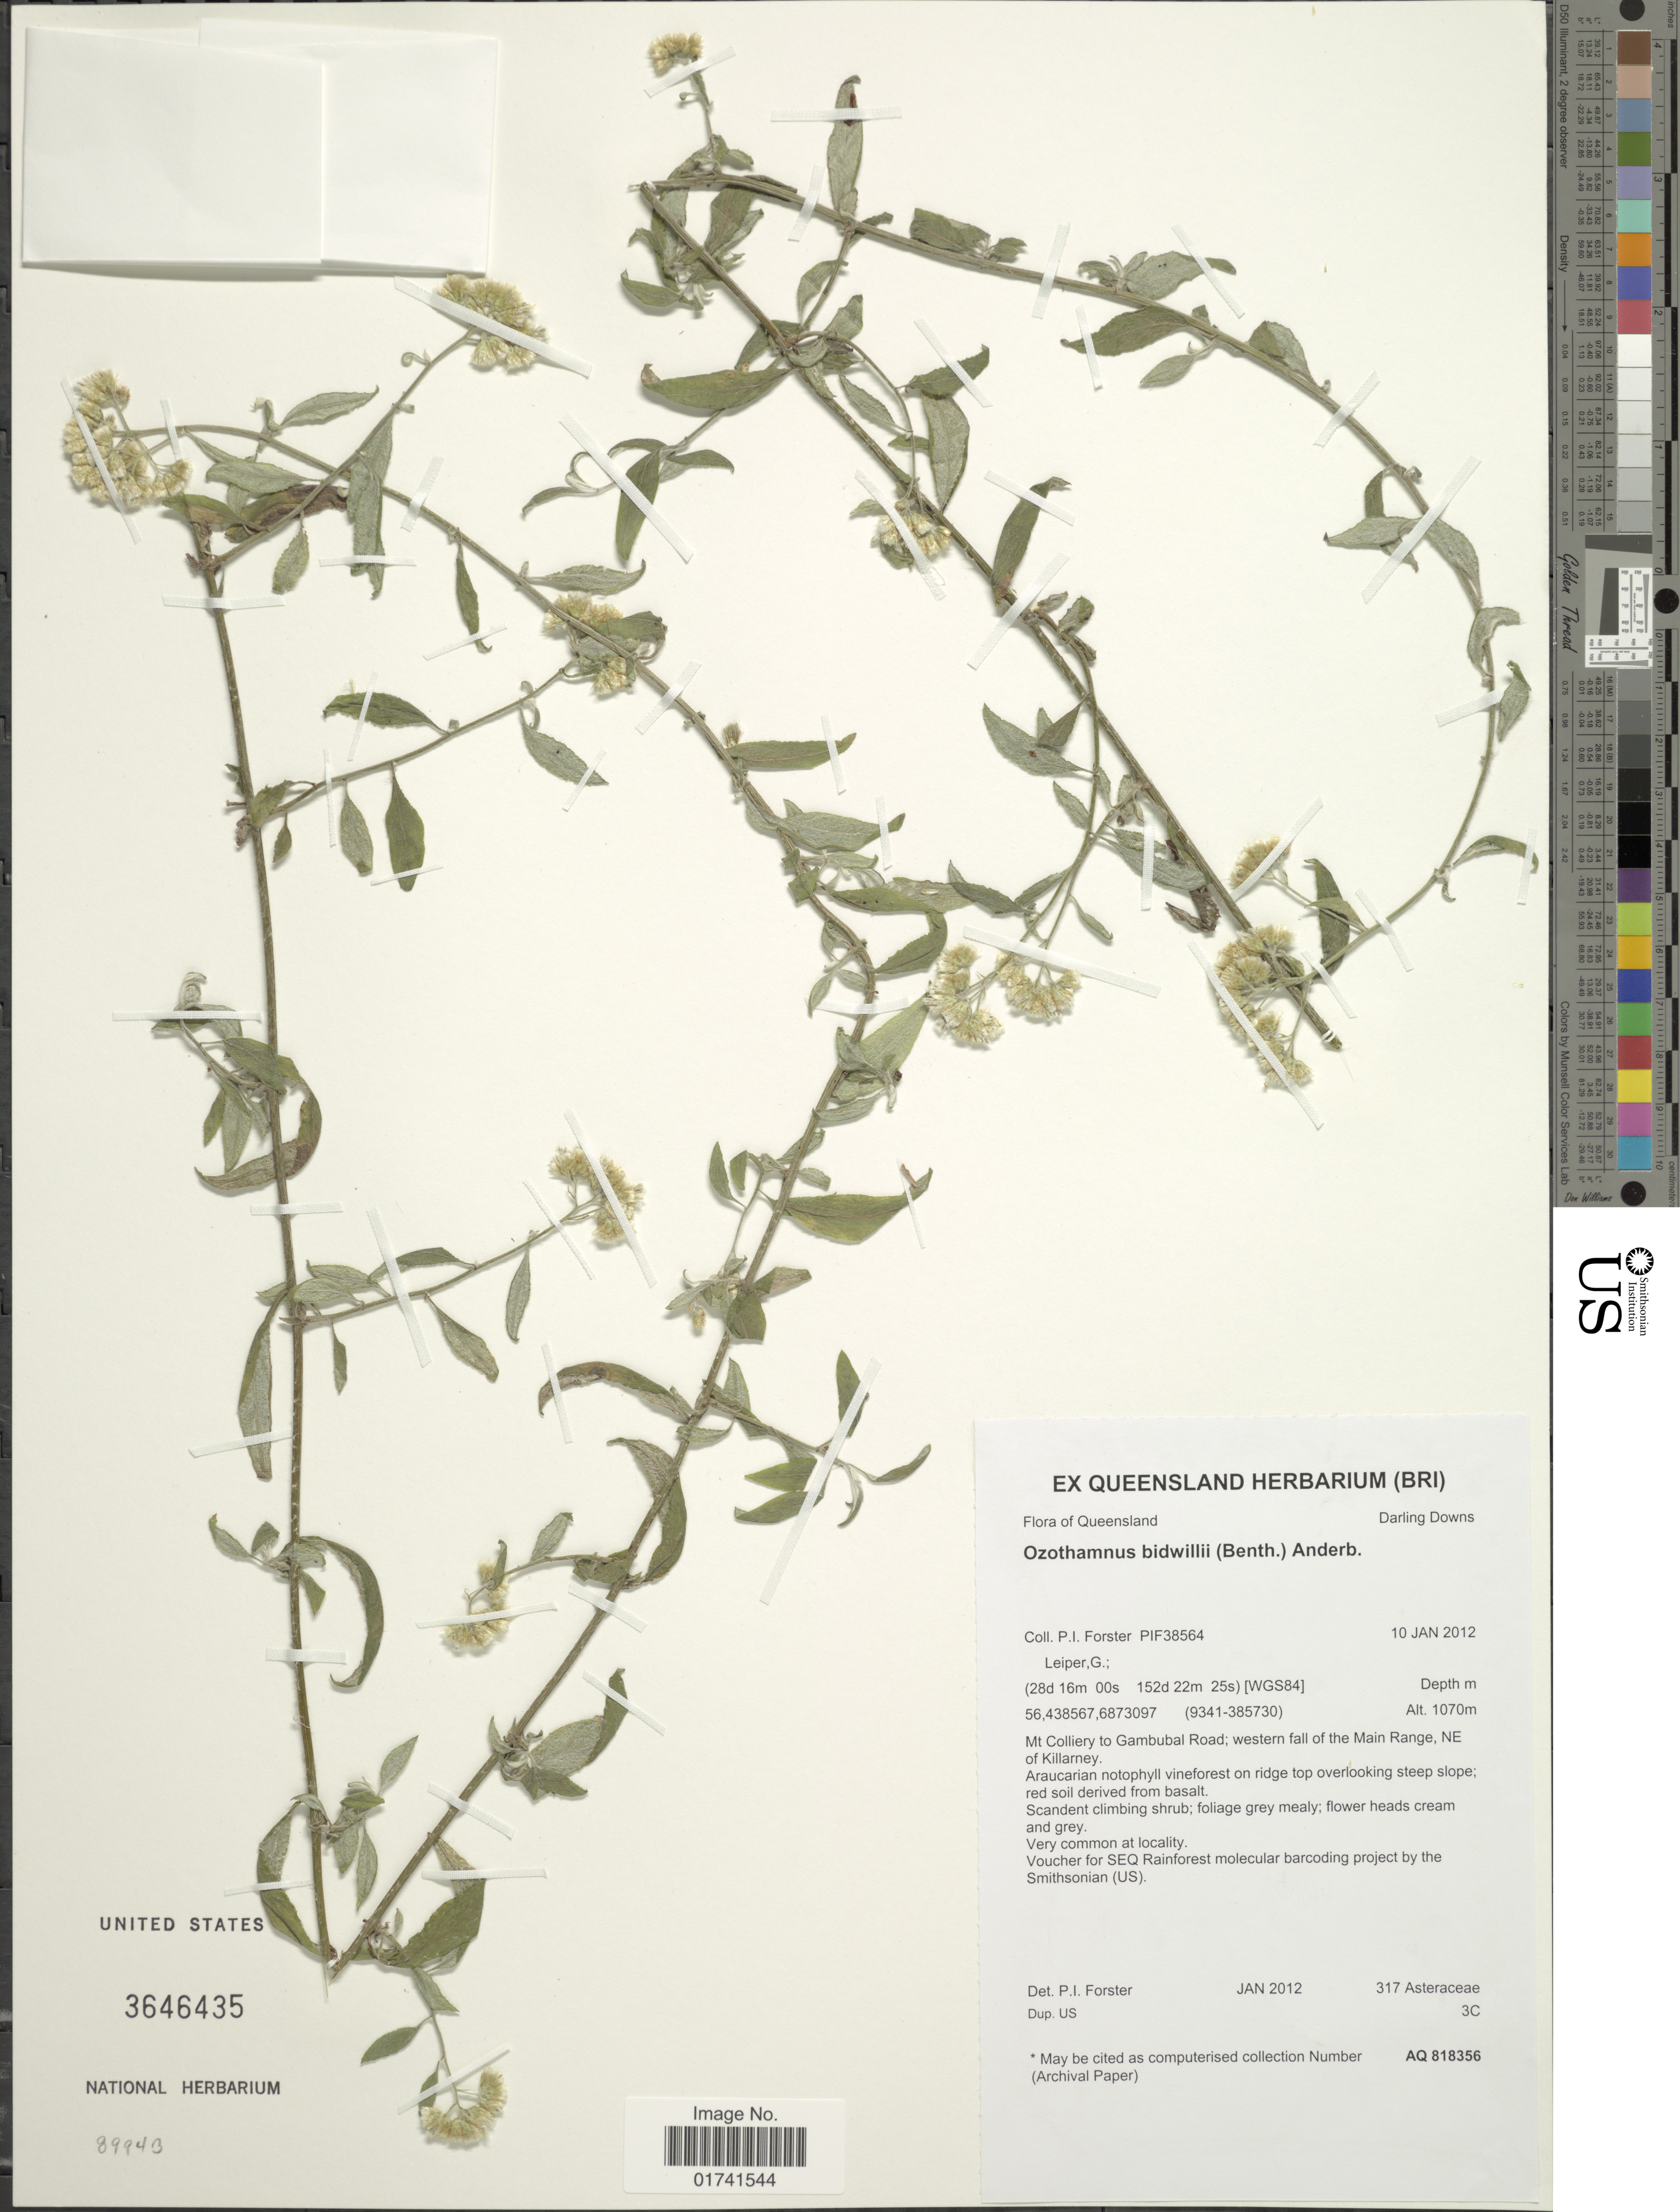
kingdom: Plantae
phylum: Tracheophyta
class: Magnoliopsida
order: Asterales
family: Asteraceae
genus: Ozothamnus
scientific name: Ozothamnus bidwillii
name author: (Benth.) Anderb.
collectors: P. Forster & G. Leiper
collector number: PIF38564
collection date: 2012-01-10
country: Australia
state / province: Queensland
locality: Darling Downs, Mt Coliery to Gambubal Road; western fall of the Main Range, NE of Killarney, Araucarian notophyll vineforest on ridge top overlooking steep slope.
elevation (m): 1070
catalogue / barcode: US 3646435